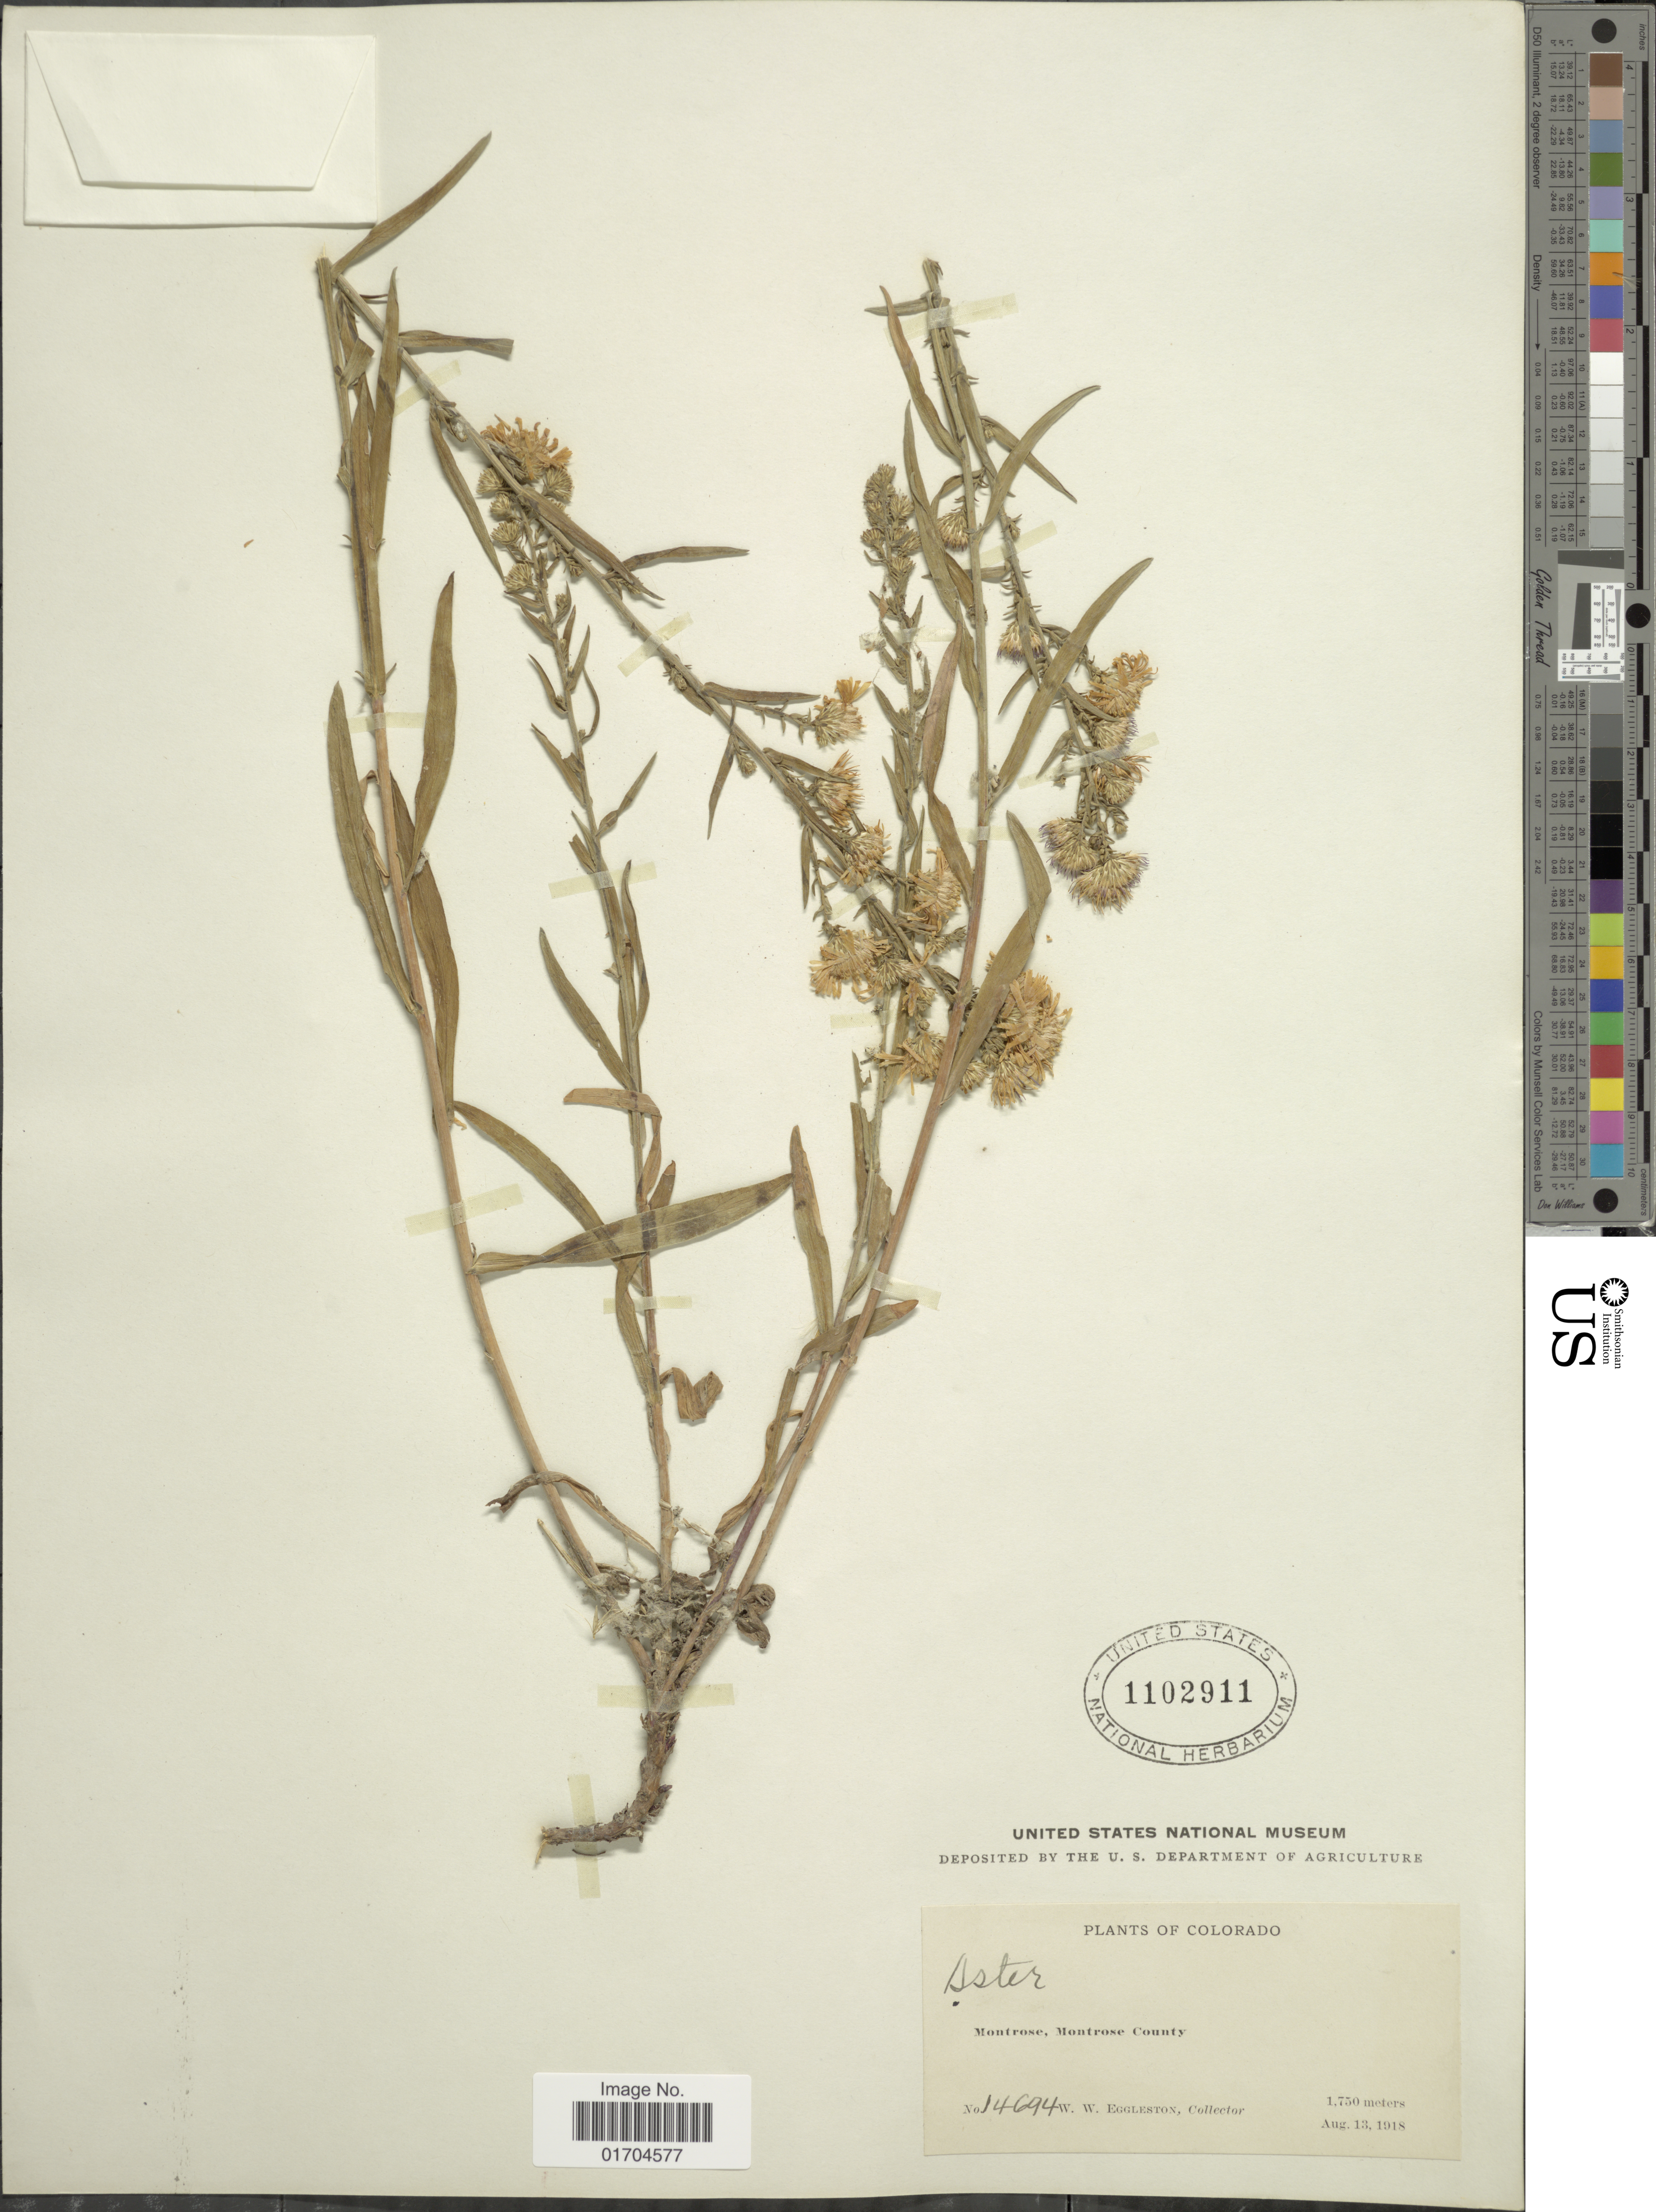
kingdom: Plantae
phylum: Tracheophyta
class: Magnoliopsida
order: Asterales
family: Asteraceae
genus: Symphyotrichum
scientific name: Symphyotrichum sp.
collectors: W. W. Eggleston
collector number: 14694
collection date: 1918-08-13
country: United States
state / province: Colorado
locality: Montrose, Montrose County.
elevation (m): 1750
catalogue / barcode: US 1102911